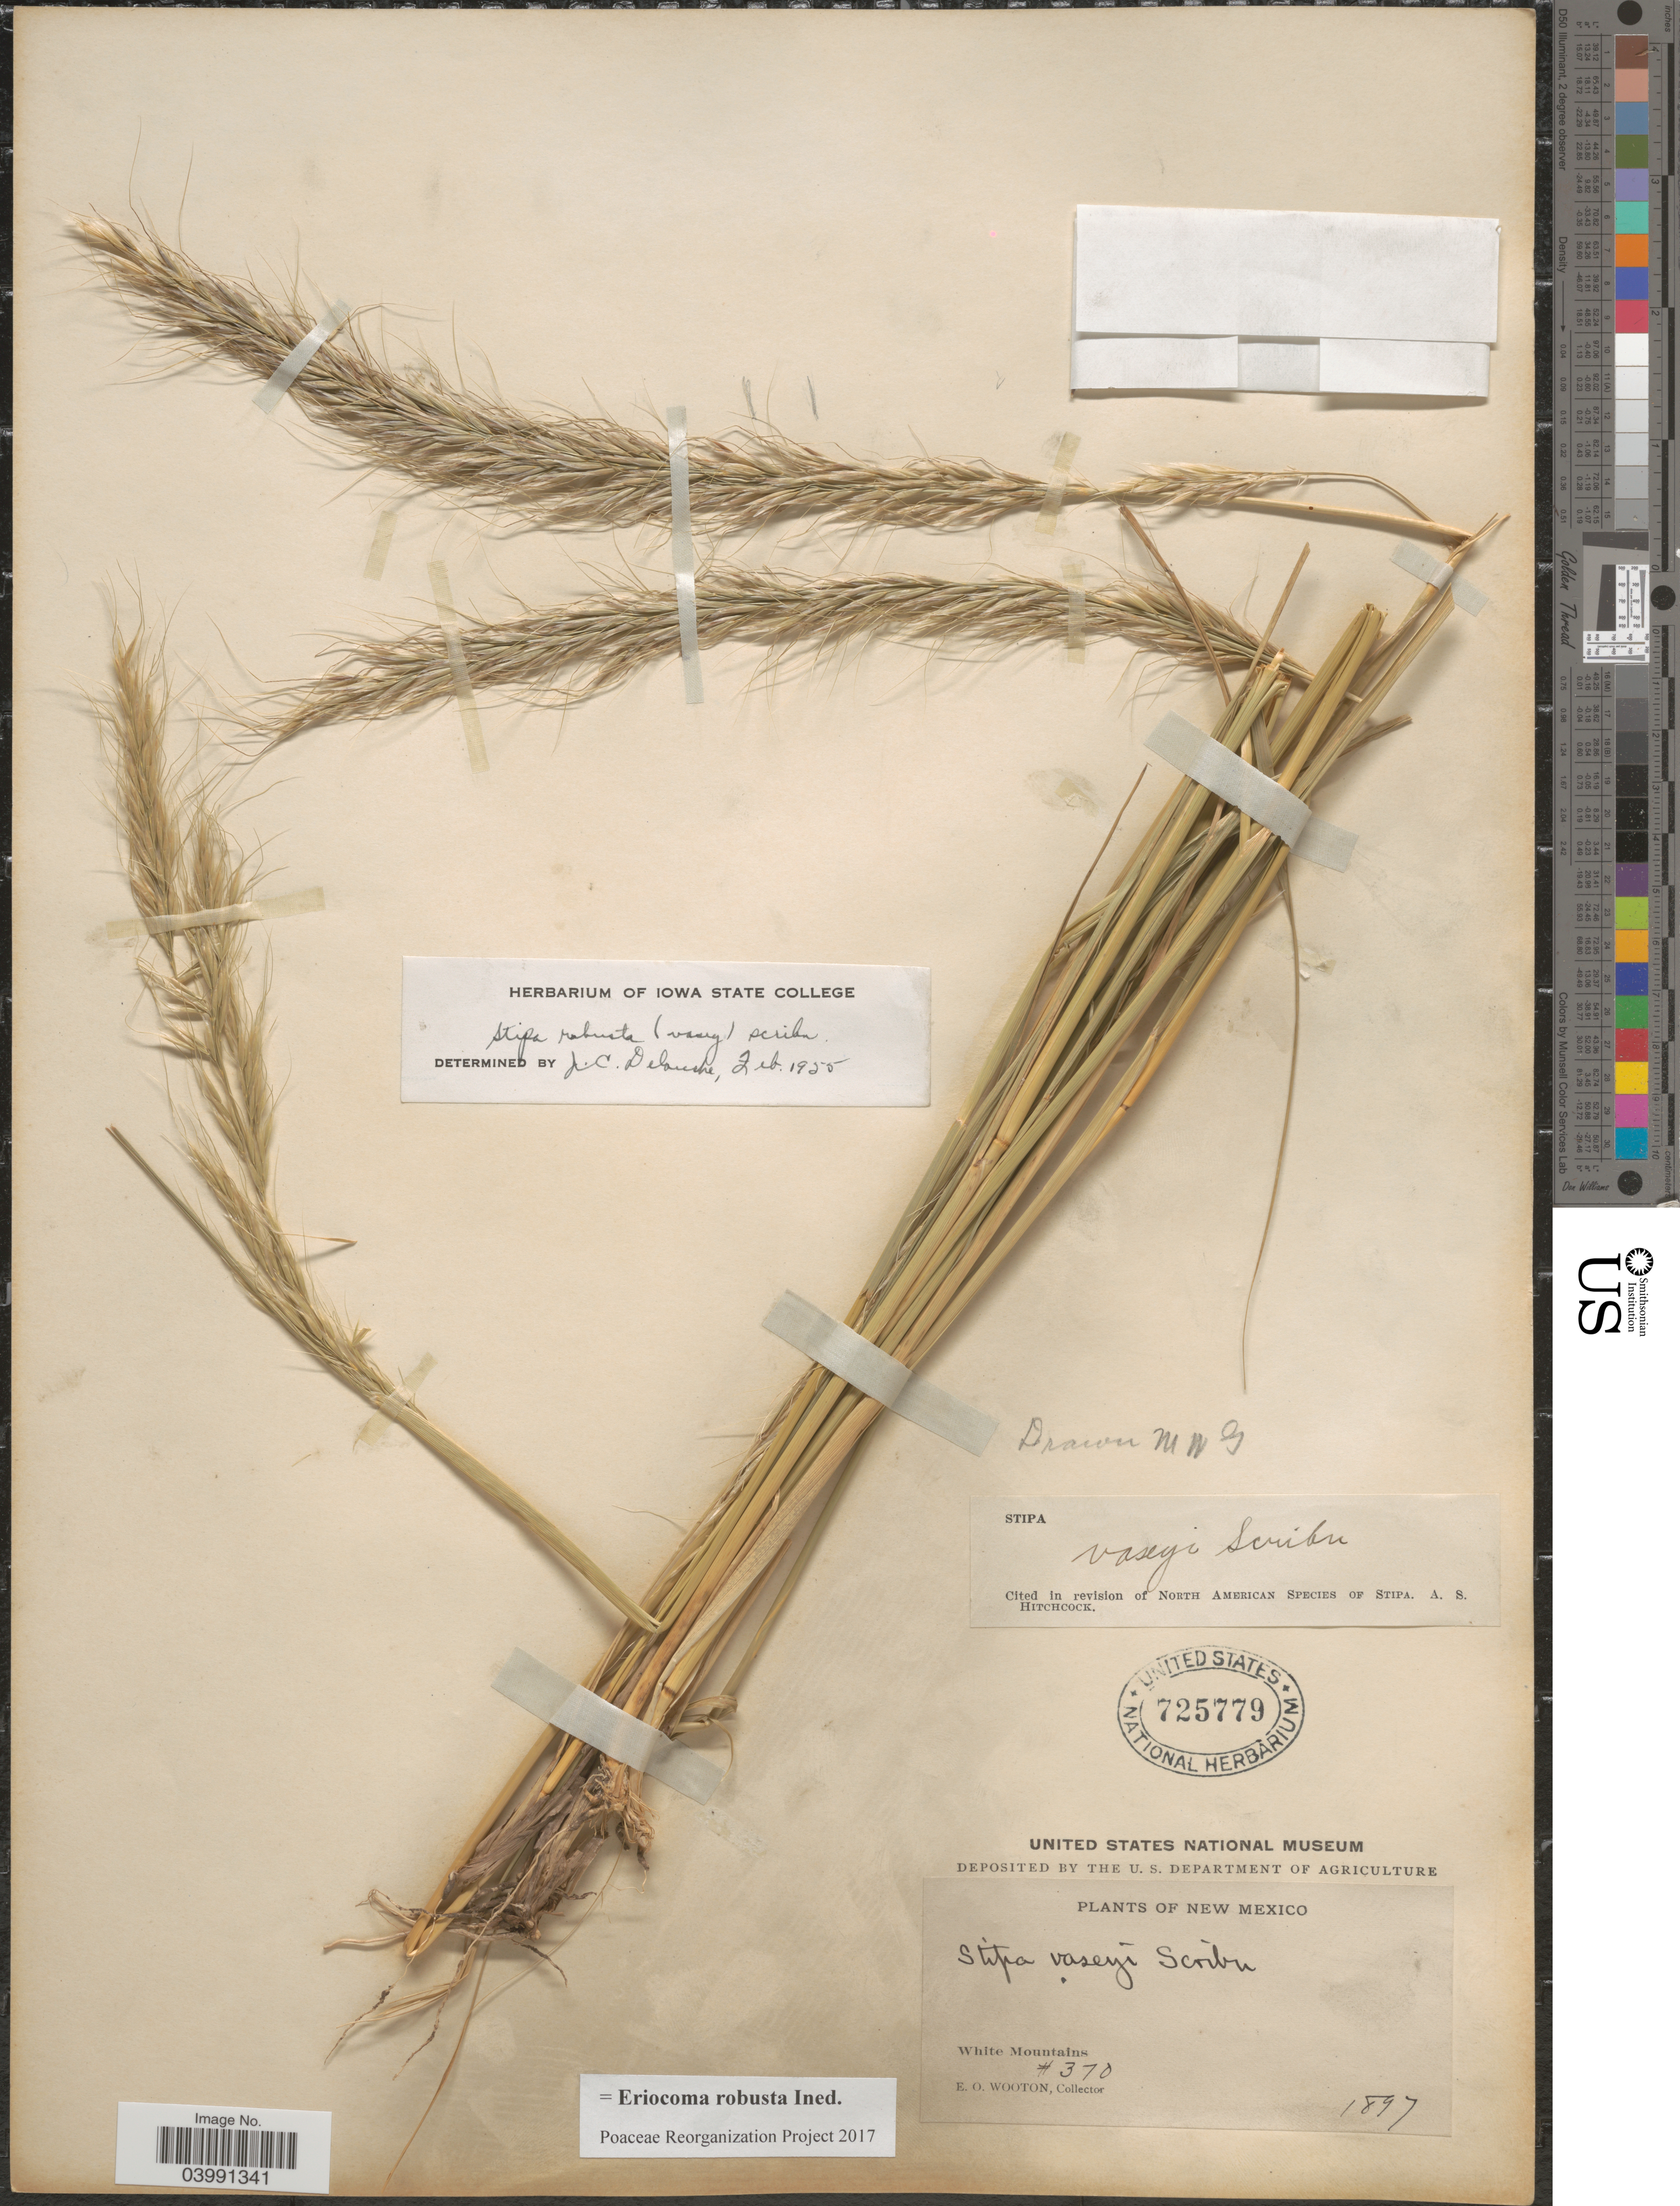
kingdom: Plantae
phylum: Tracheophyta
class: Liliopsida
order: Poales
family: Poaceae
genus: Eriocoma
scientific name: Eriocoma robusta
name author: (Vasey) Romasch.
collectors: E. O. Wooton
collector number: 370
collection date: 1897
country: United States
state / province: New Mexico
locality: White Mountains.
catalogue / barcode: US 725779